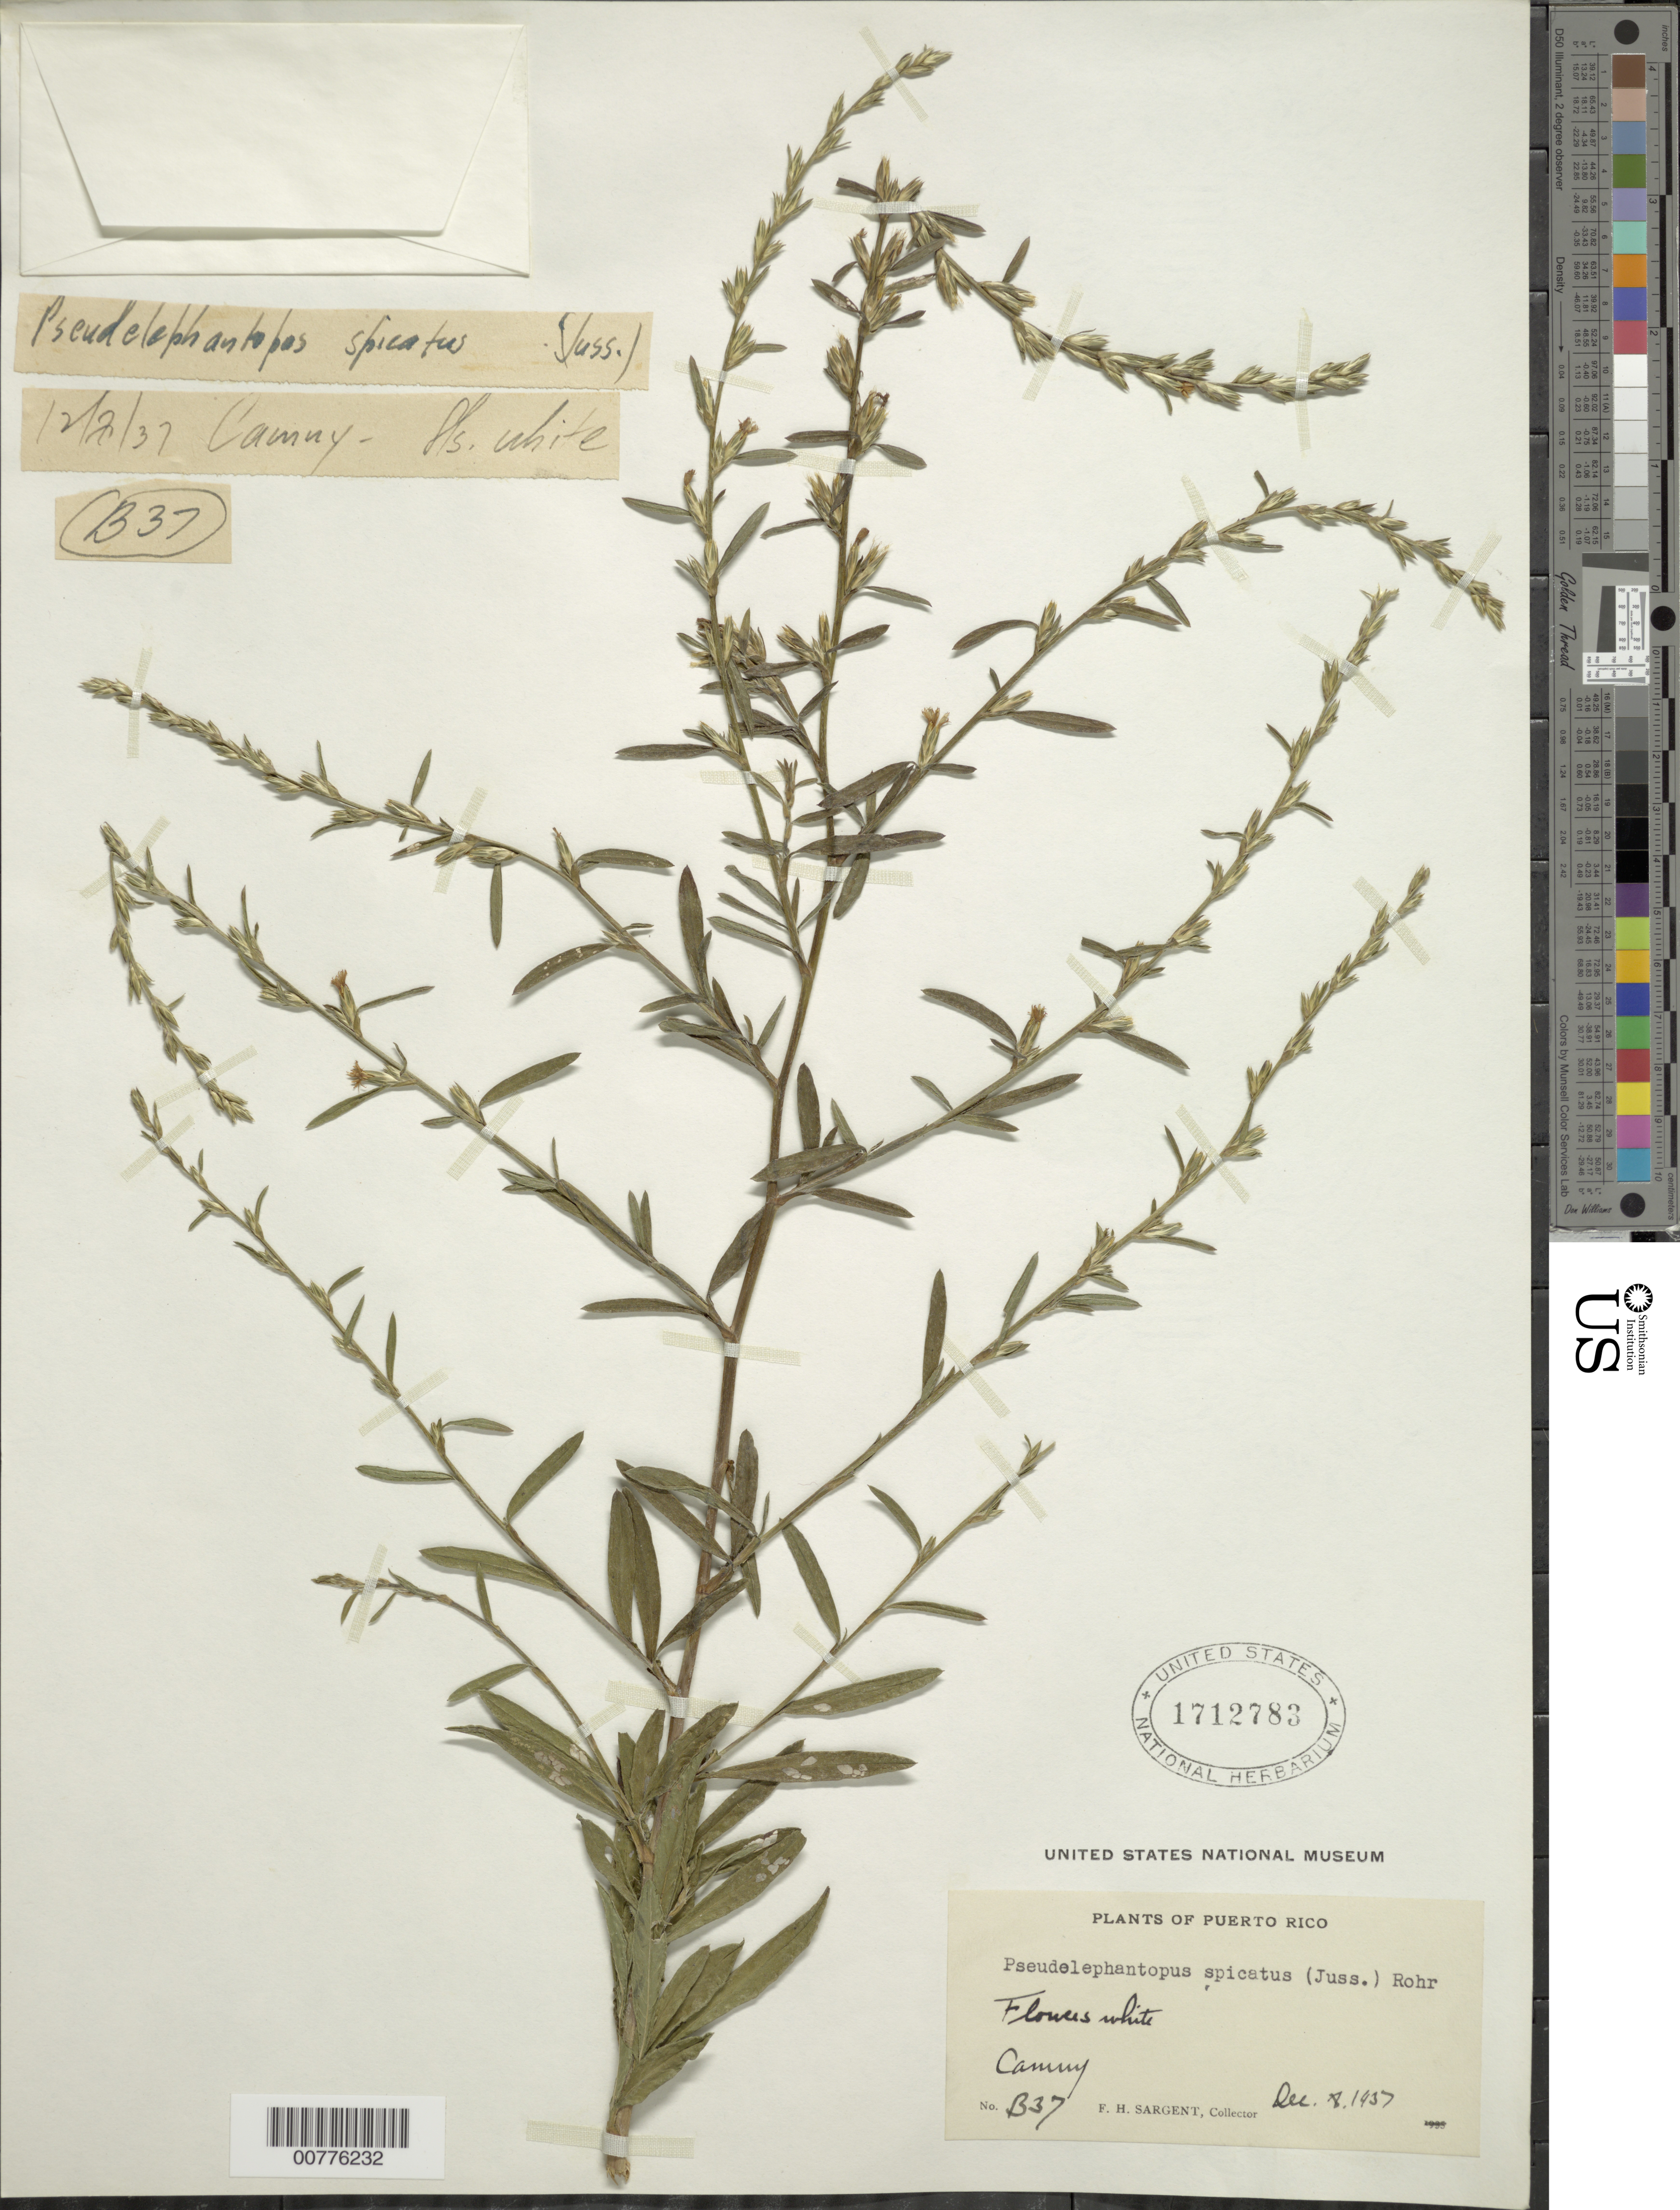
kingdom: Plantae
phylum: Tracheophyta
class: Magnoliopsida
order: Asterales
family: Asteraceae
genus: Pseudelephantopus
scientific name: Pseudelephantopus spicatus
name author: (Juss. ex Aubl.) C.F. Baker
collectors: F. H. Sargent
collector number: B37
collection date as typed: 08 Dec 1937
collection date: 1937-12-08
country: Puerto Rico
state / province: Camuy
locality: Camuy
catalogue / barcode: US 1712783